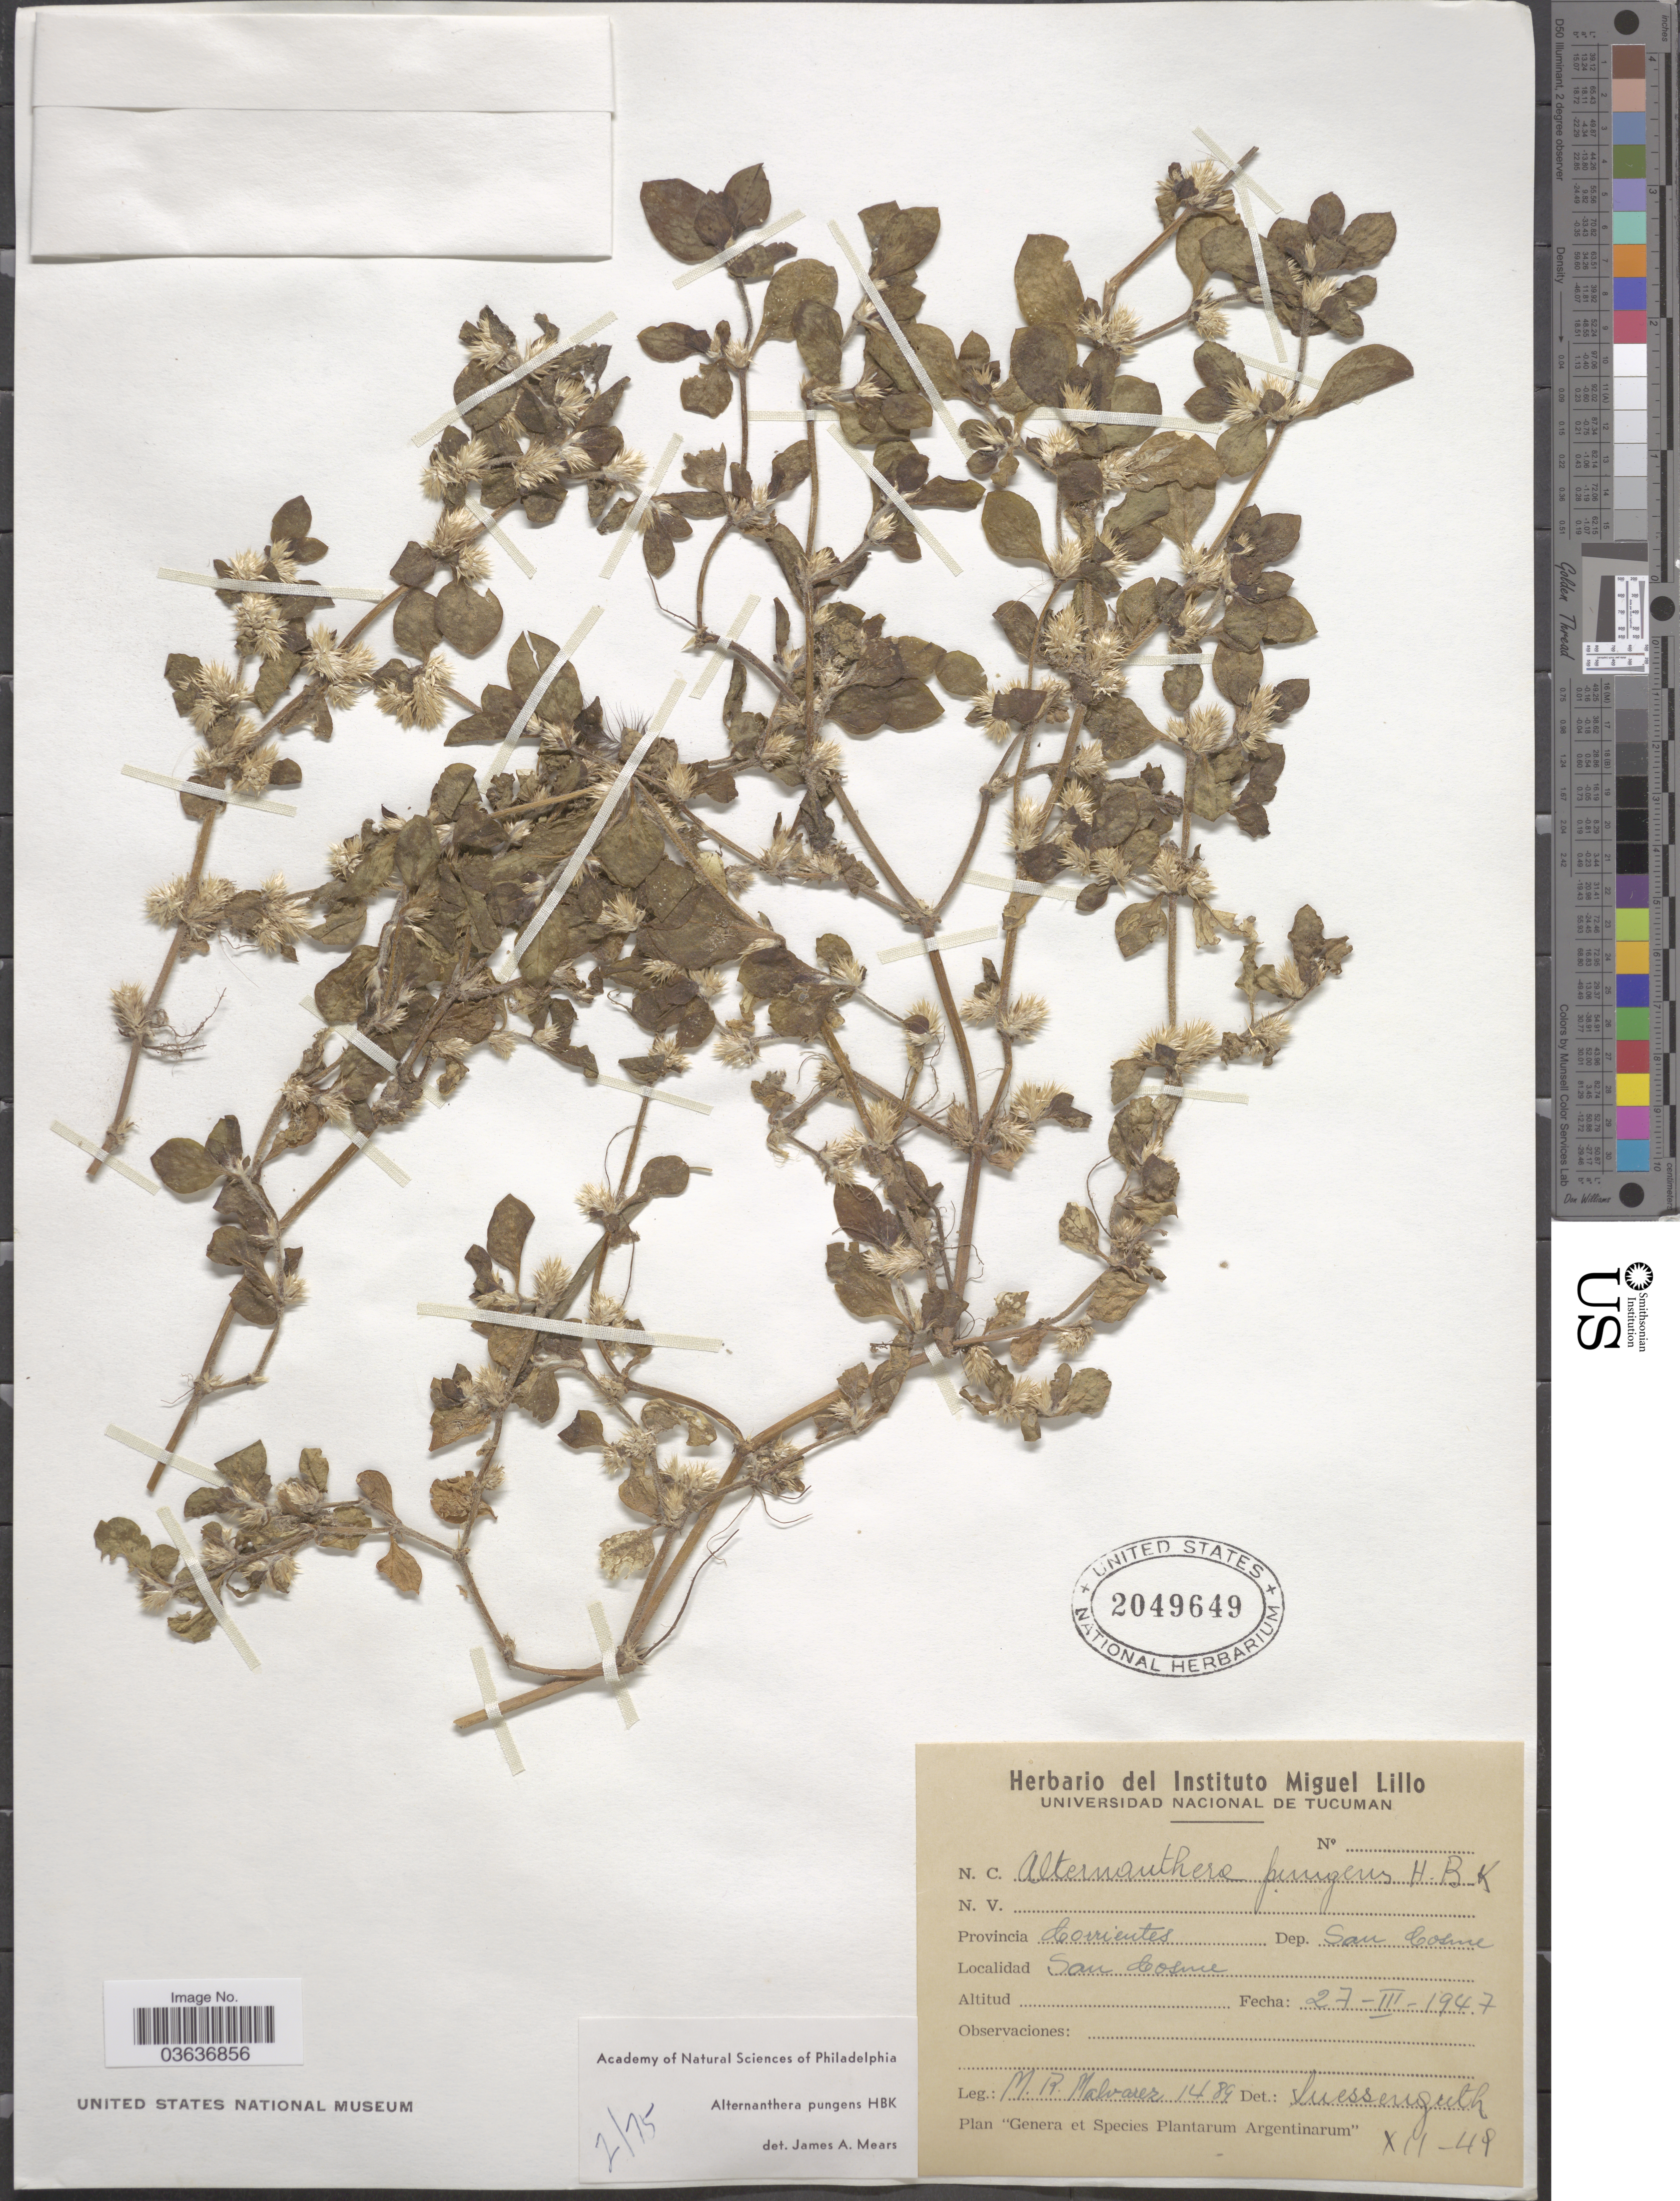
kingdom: Plantae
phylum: Tracheophyta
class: Magnoliopsida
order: Caryophyllales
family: Amaranthaceae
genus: Alternanthera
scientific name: Alternanthera pungens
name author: Kunth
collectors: M. Malvárez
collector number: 1489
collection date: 1947-03-27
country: Argentina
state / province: Corrientes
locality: Dep. San Cosme. San Cosme.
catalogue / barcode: US 2049649